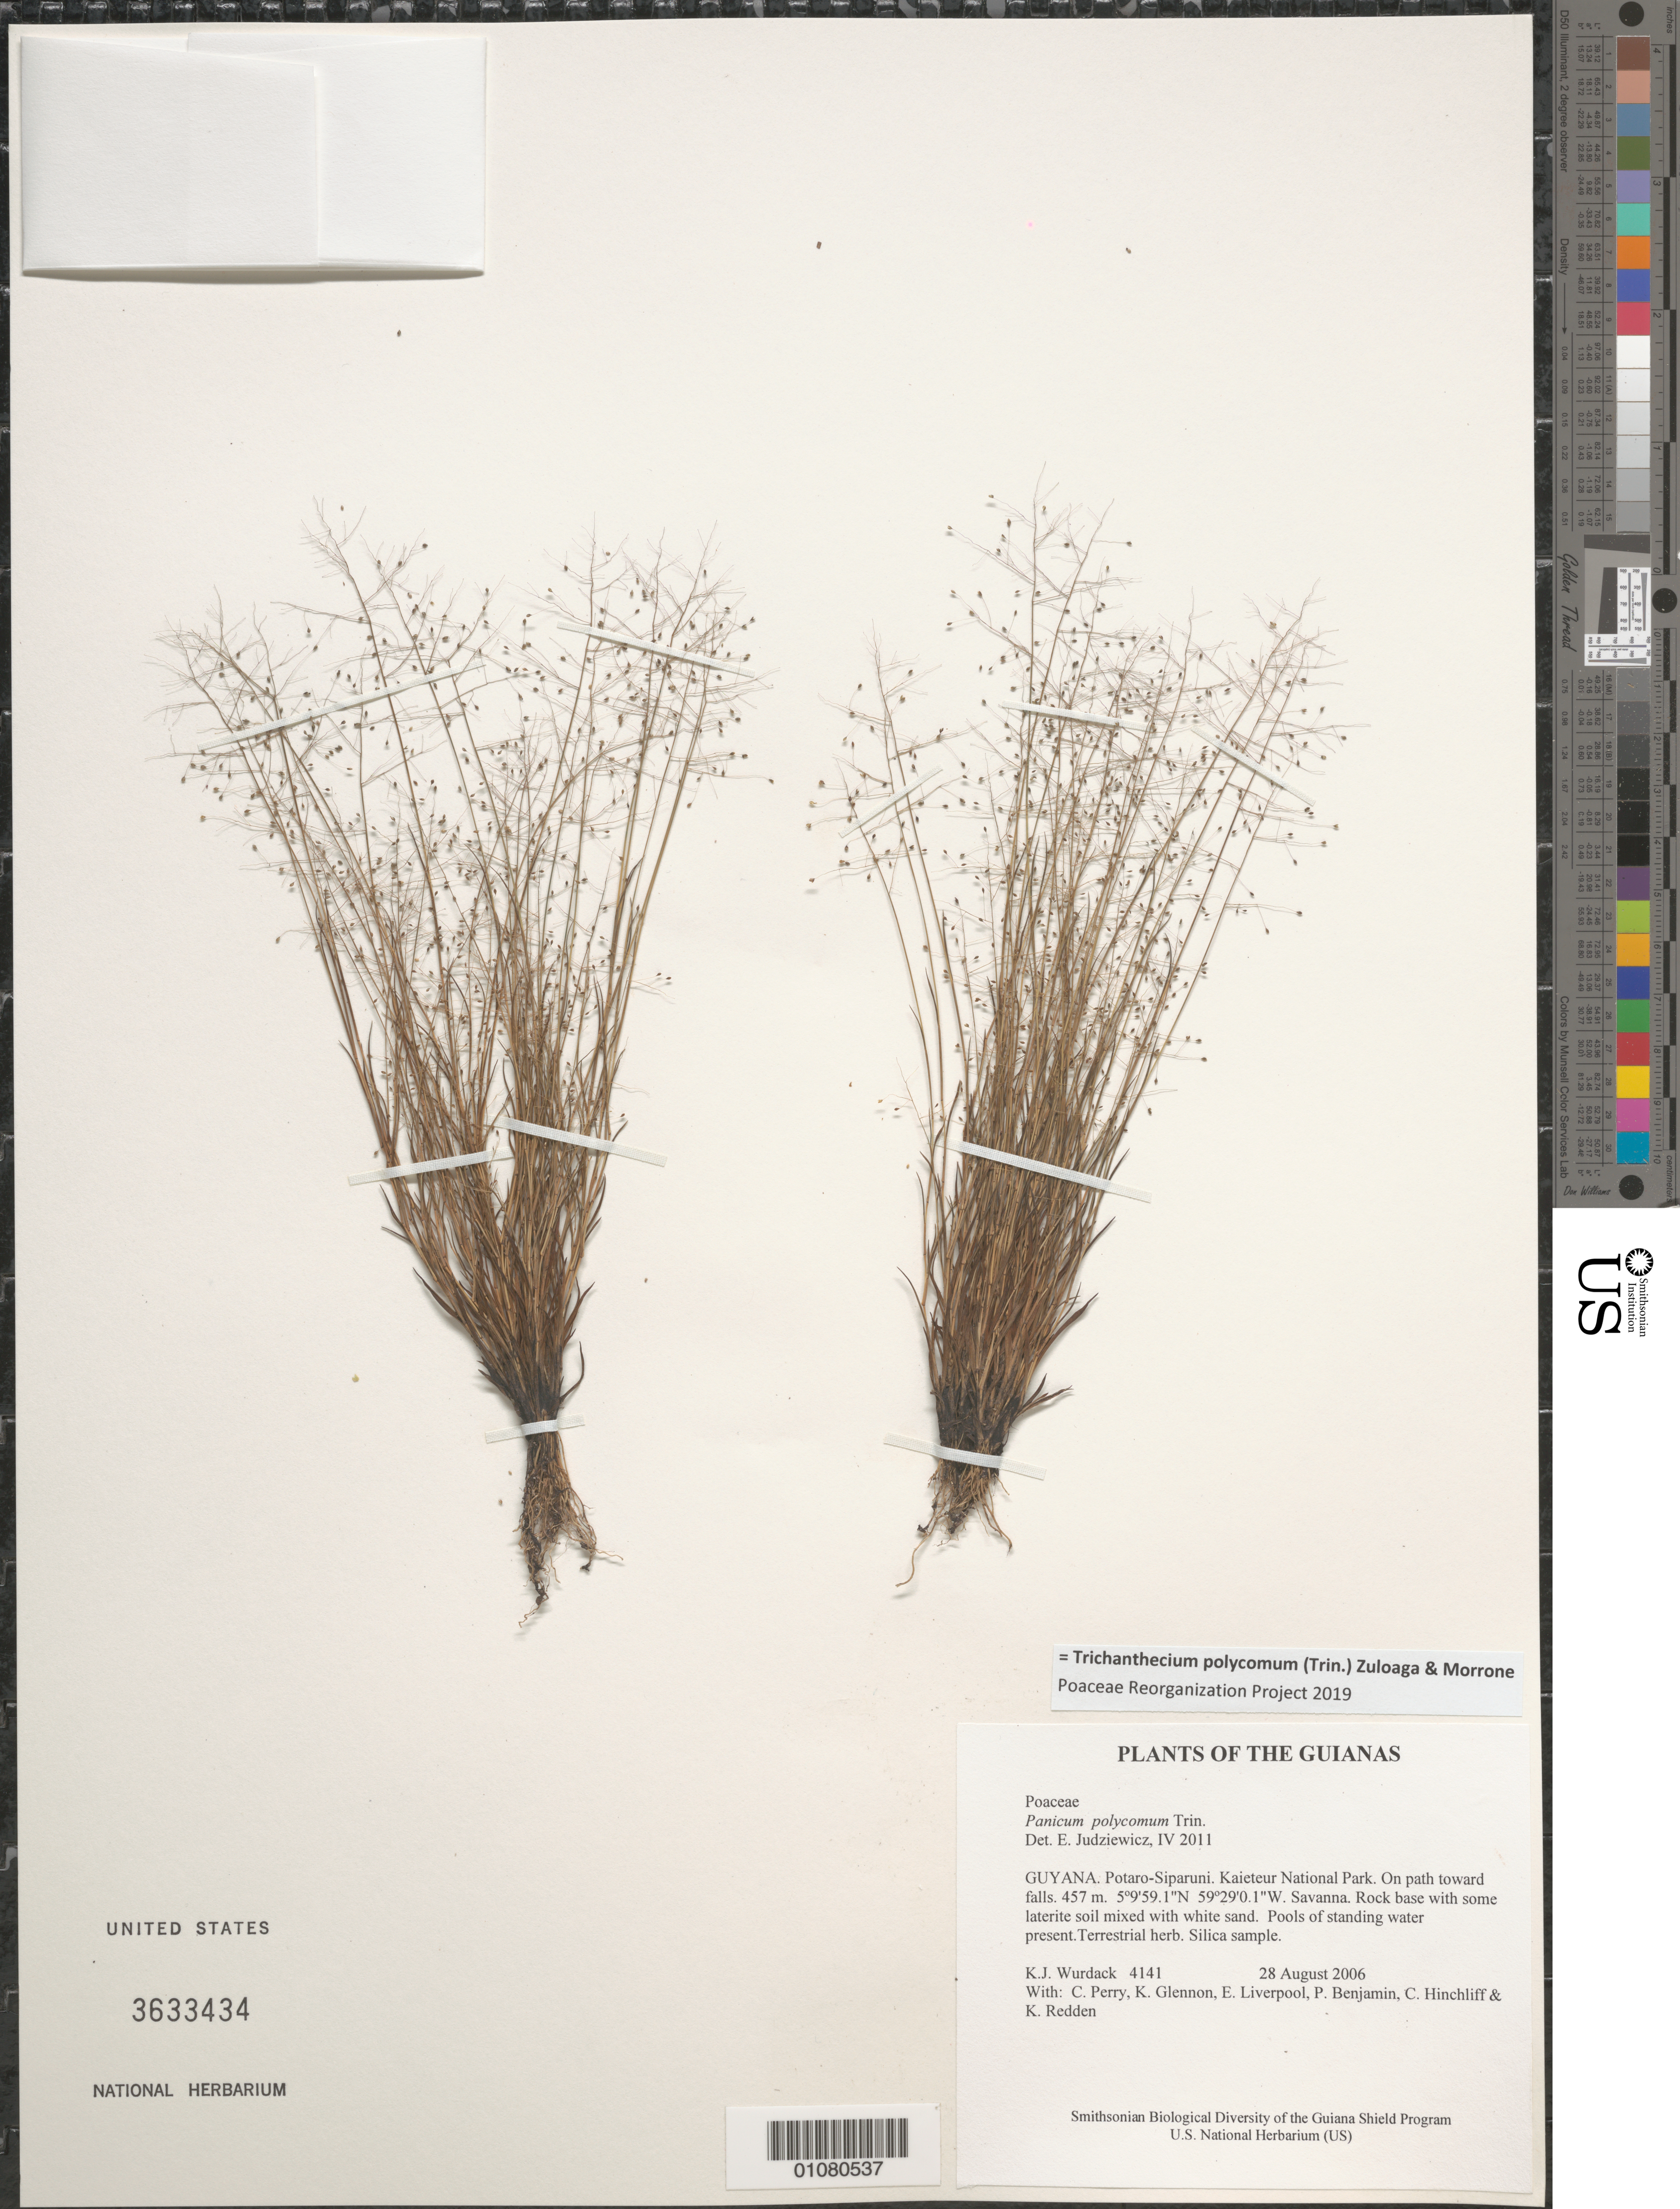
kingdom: Plantae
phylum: Tracheophyta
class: Liliopsida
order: Poales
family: Poaceae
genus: Trichanthecium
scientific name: Trichanthecium polycomum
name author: (Trin.) Zuloaga & Morrone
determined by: Poaceae Reorganization Project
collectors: K. Wurdack, C. Perry, K. Glennon, E. Liverpool, P. Benjamin, C. E. Hinchliff & K. M. Redden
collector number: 4141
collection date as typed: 28 August 2006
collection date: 2006-08-28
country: Guyana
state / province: Potaro-Siparuni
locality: Kaieteur National Park. On path toward falls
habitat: Savanna. Rock base with some laterite soil mixed with white sand. Pools of standing water present.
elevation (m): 457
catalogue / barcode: US 3633434